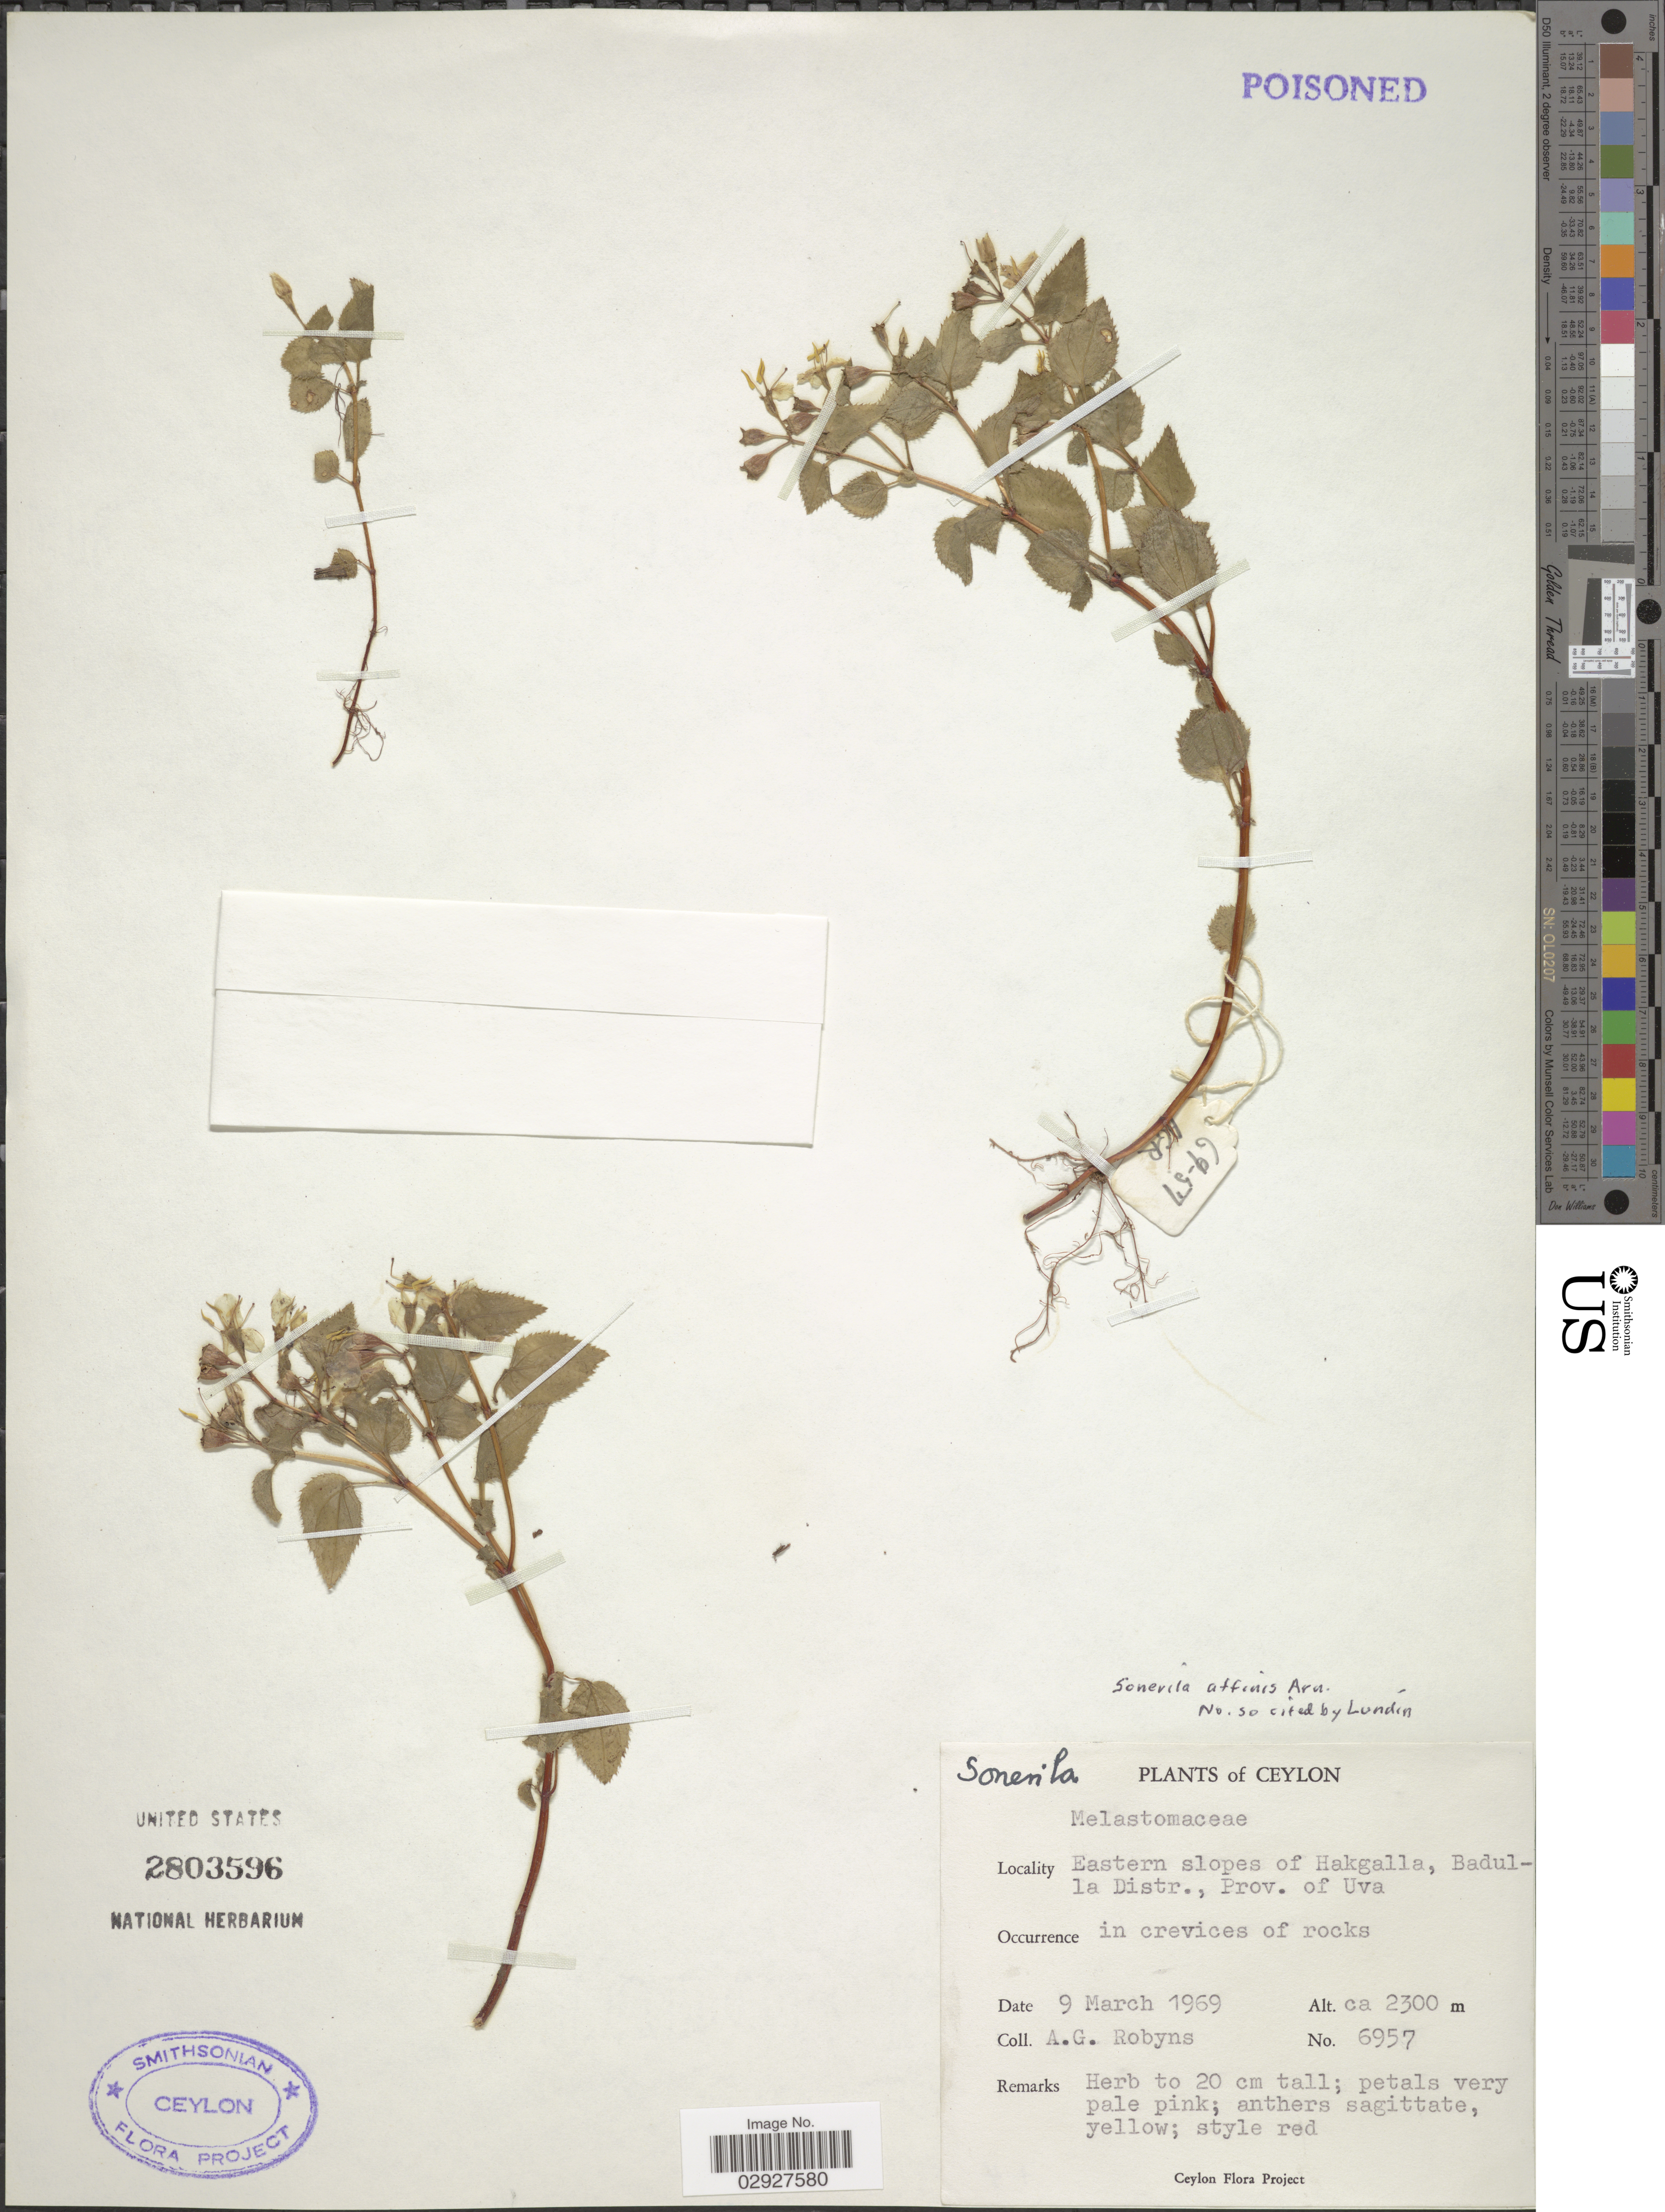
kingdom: Plantae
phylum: Tracheophyta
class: Magnoliopsida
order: Myrtales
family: Melastomataceae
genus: Sonerila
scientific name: Sonerila affinis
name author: Thwaites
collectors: A. Robyns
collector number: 6957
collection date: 1969-03-09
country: Sri Lanka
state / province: Uva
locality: Ceylon. Eastern slopes of Hakgalla, Badulla Distr.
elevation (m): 2300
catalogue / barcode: US 2803596